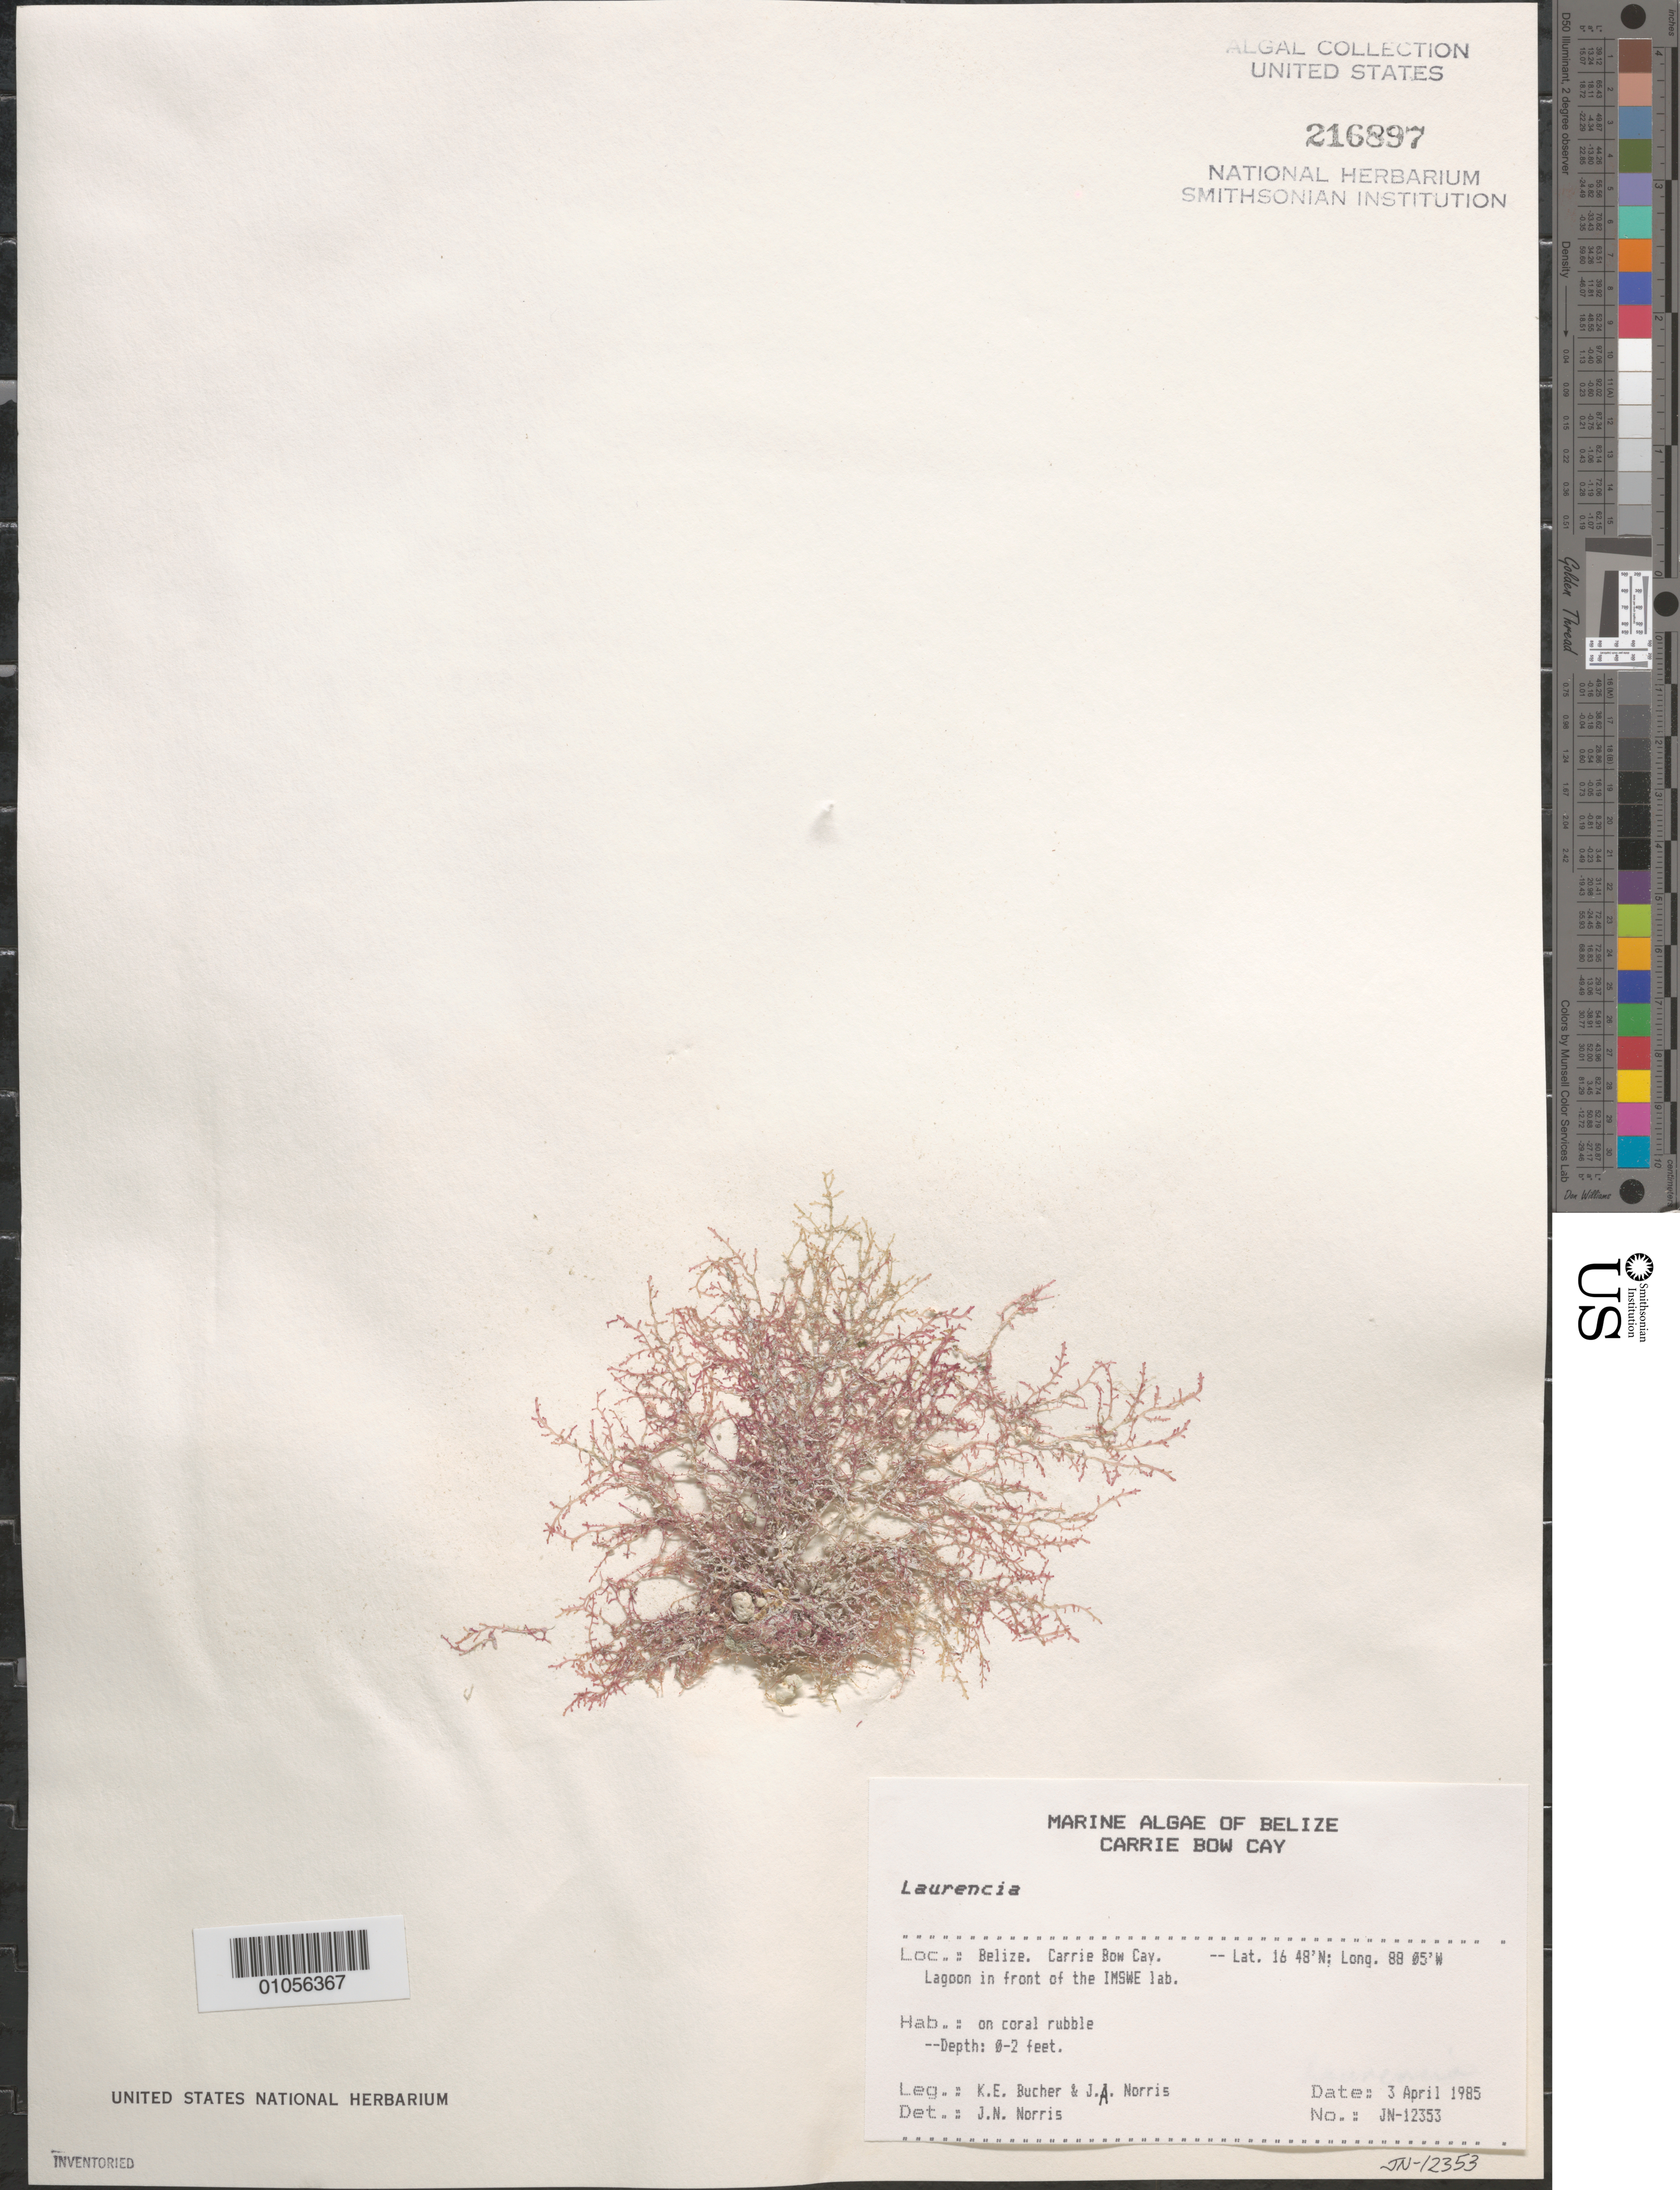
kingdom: Plantae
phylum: Rhodophyta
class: Florideophyceae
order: Ceramiales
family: Rhodomelaceae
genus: Laurencia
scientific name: Laurencia sp.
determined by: Norris, James N.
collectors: K. E. Bucher & J. A. Norris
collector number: JN-12353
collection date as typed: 03 Apr 1985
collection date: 1985-04-03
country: Belize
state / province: Stann Creek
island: Carrie Bow Cay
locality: Lagoon in front of the IMSWE laboratory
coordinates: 16 48'N, 88 05'W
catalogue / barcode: US 216897